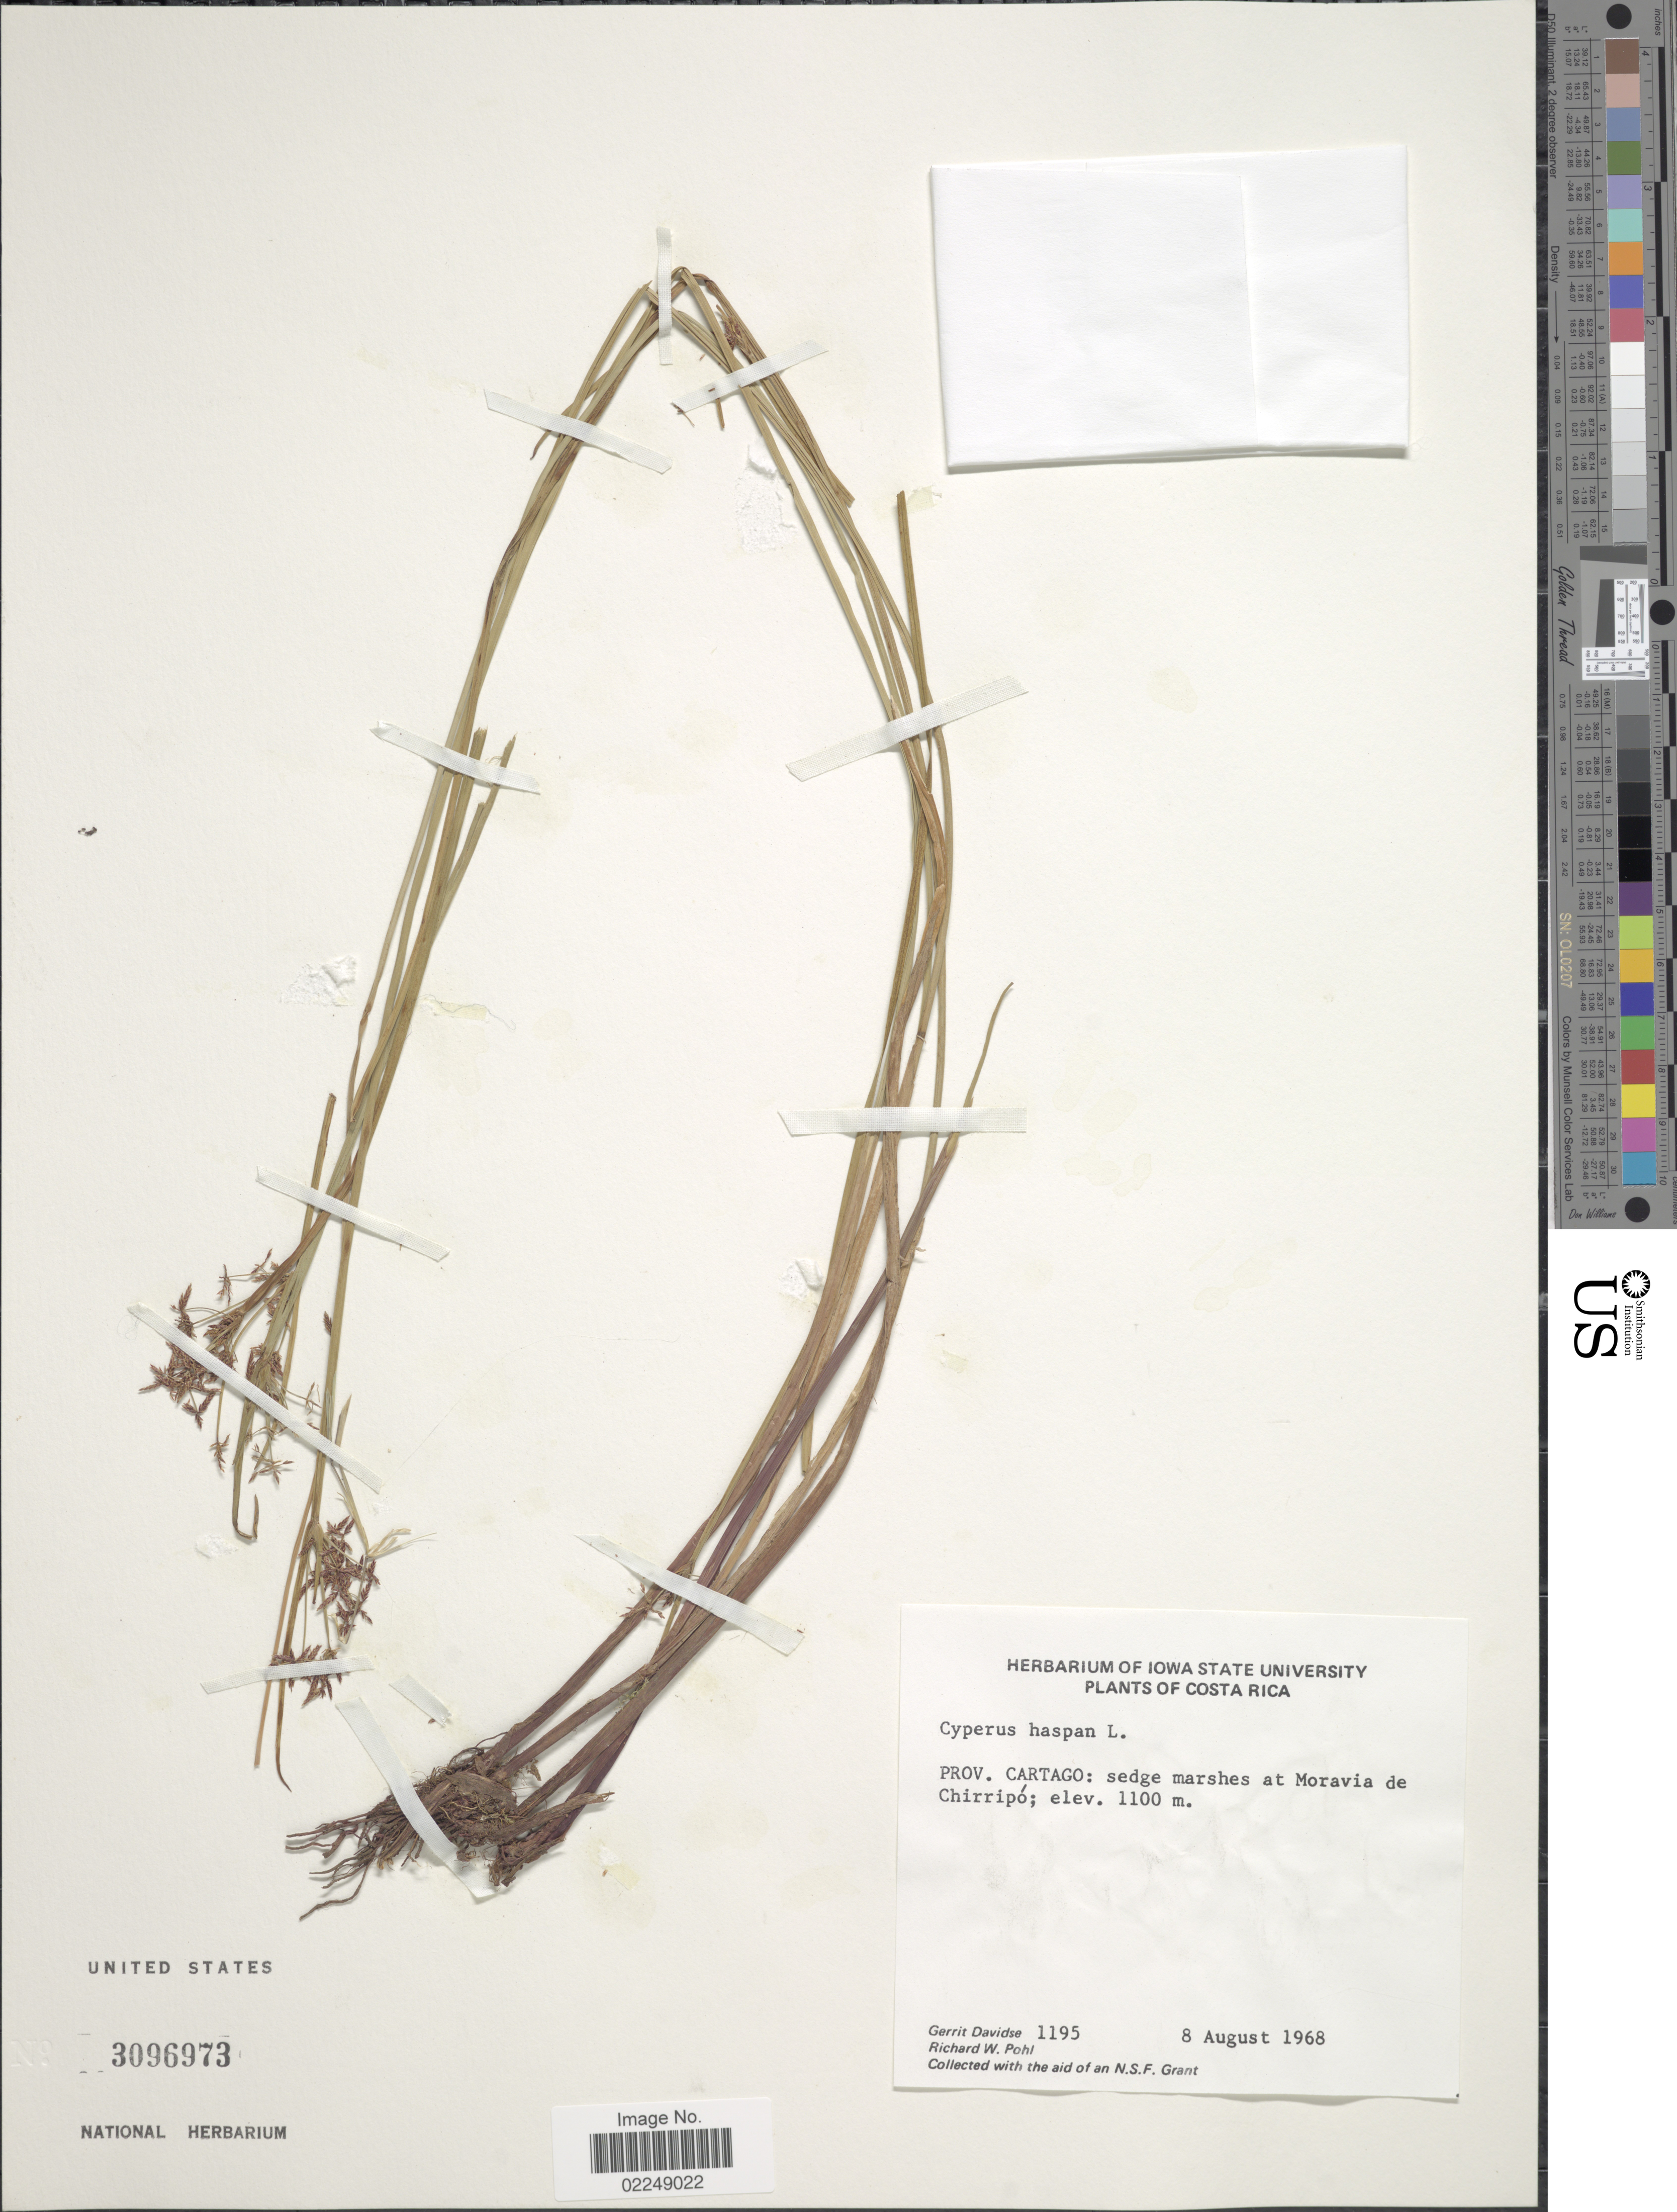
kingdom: Plantae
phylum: Tracheophyta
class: Liliopsida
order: Poales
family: Cyperaceae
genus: Cyperus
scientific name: Cyperus haspan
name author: L.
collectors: G. Davidse & R. W. Pohl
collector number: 1195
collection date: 1968-08-08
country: Costa Rica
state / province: Cartago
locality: Prov. Cartago: sedge marshes at Moravia de Chirripo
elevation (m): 1100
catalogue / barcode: US 3096973